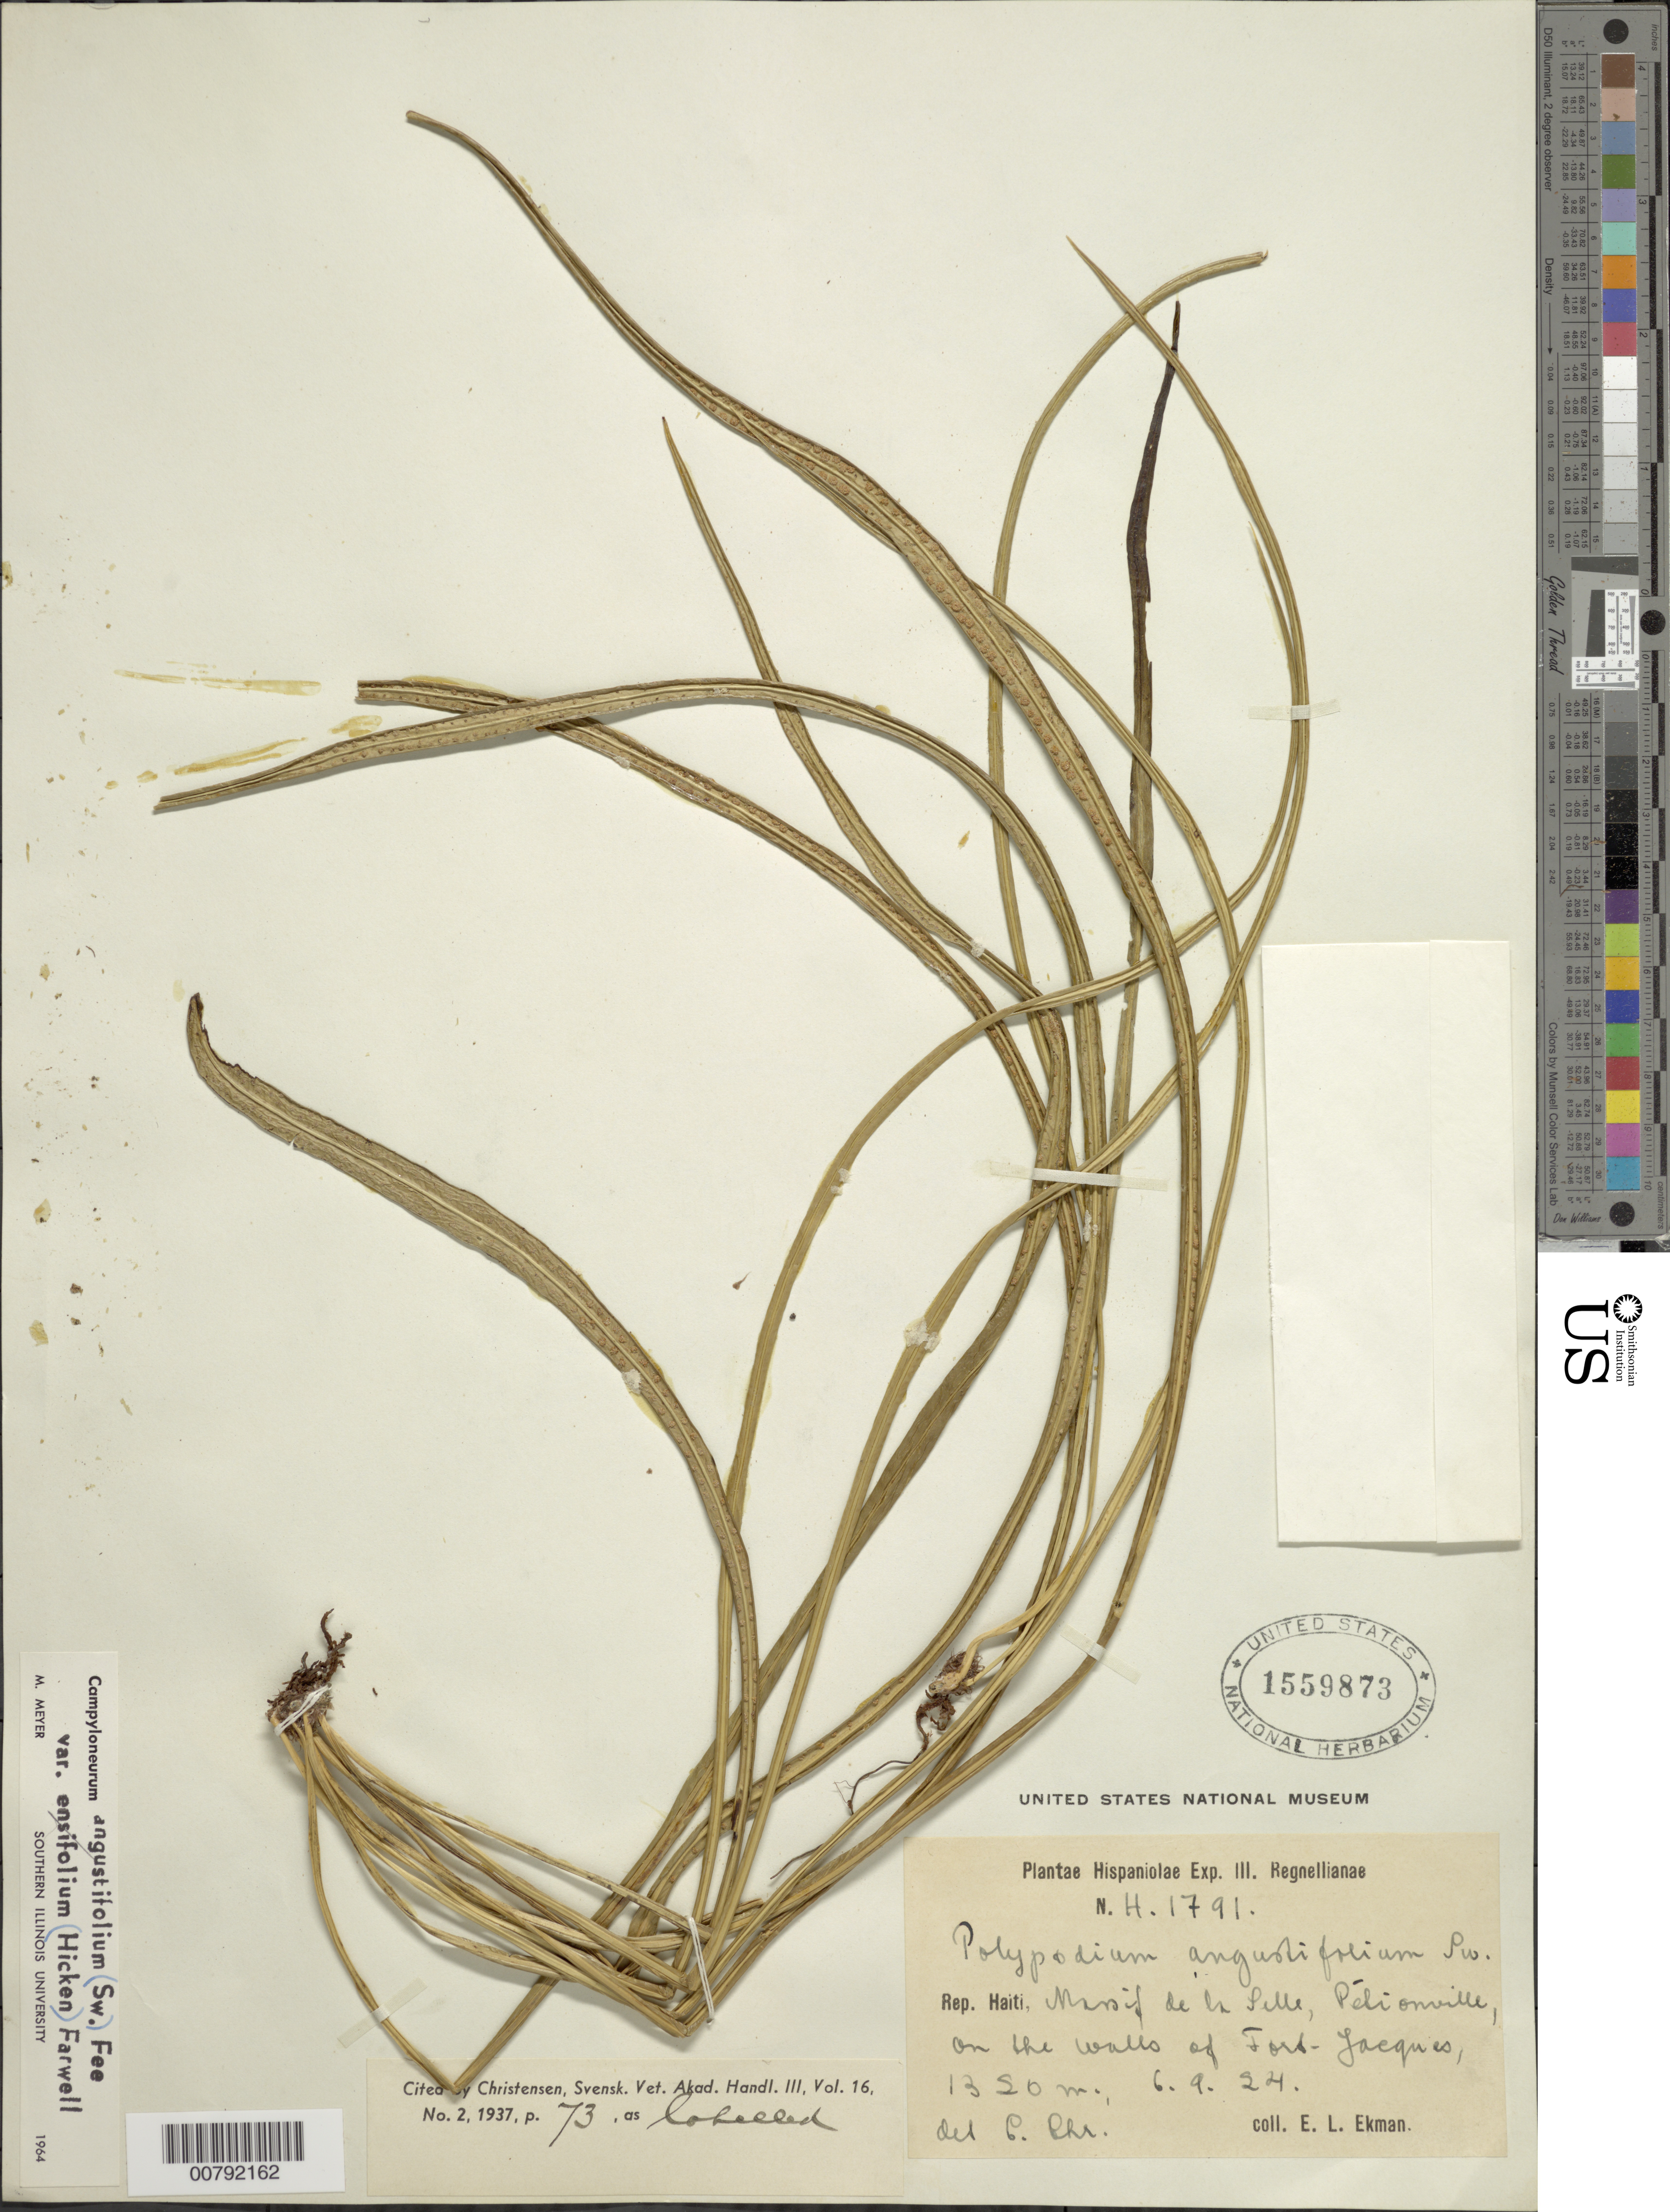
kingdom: Plantae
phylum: Tracheophyta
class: Polypodiopsida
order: Polypodiales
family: Polypodiaceae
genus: Campyloneurum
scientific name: Campyloneurum angustifolium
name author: (Sw.) Fée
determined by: Myer, M.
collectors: E. L. Ekman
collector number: H 1791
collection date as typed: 06 Sep 1924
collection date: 1924-09-06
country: Haiti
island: Hispaniola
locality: Massif de la Selle, Pétionville, Fort Jacques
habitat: On walls of fort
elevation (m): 1320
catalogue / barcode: US 1559873